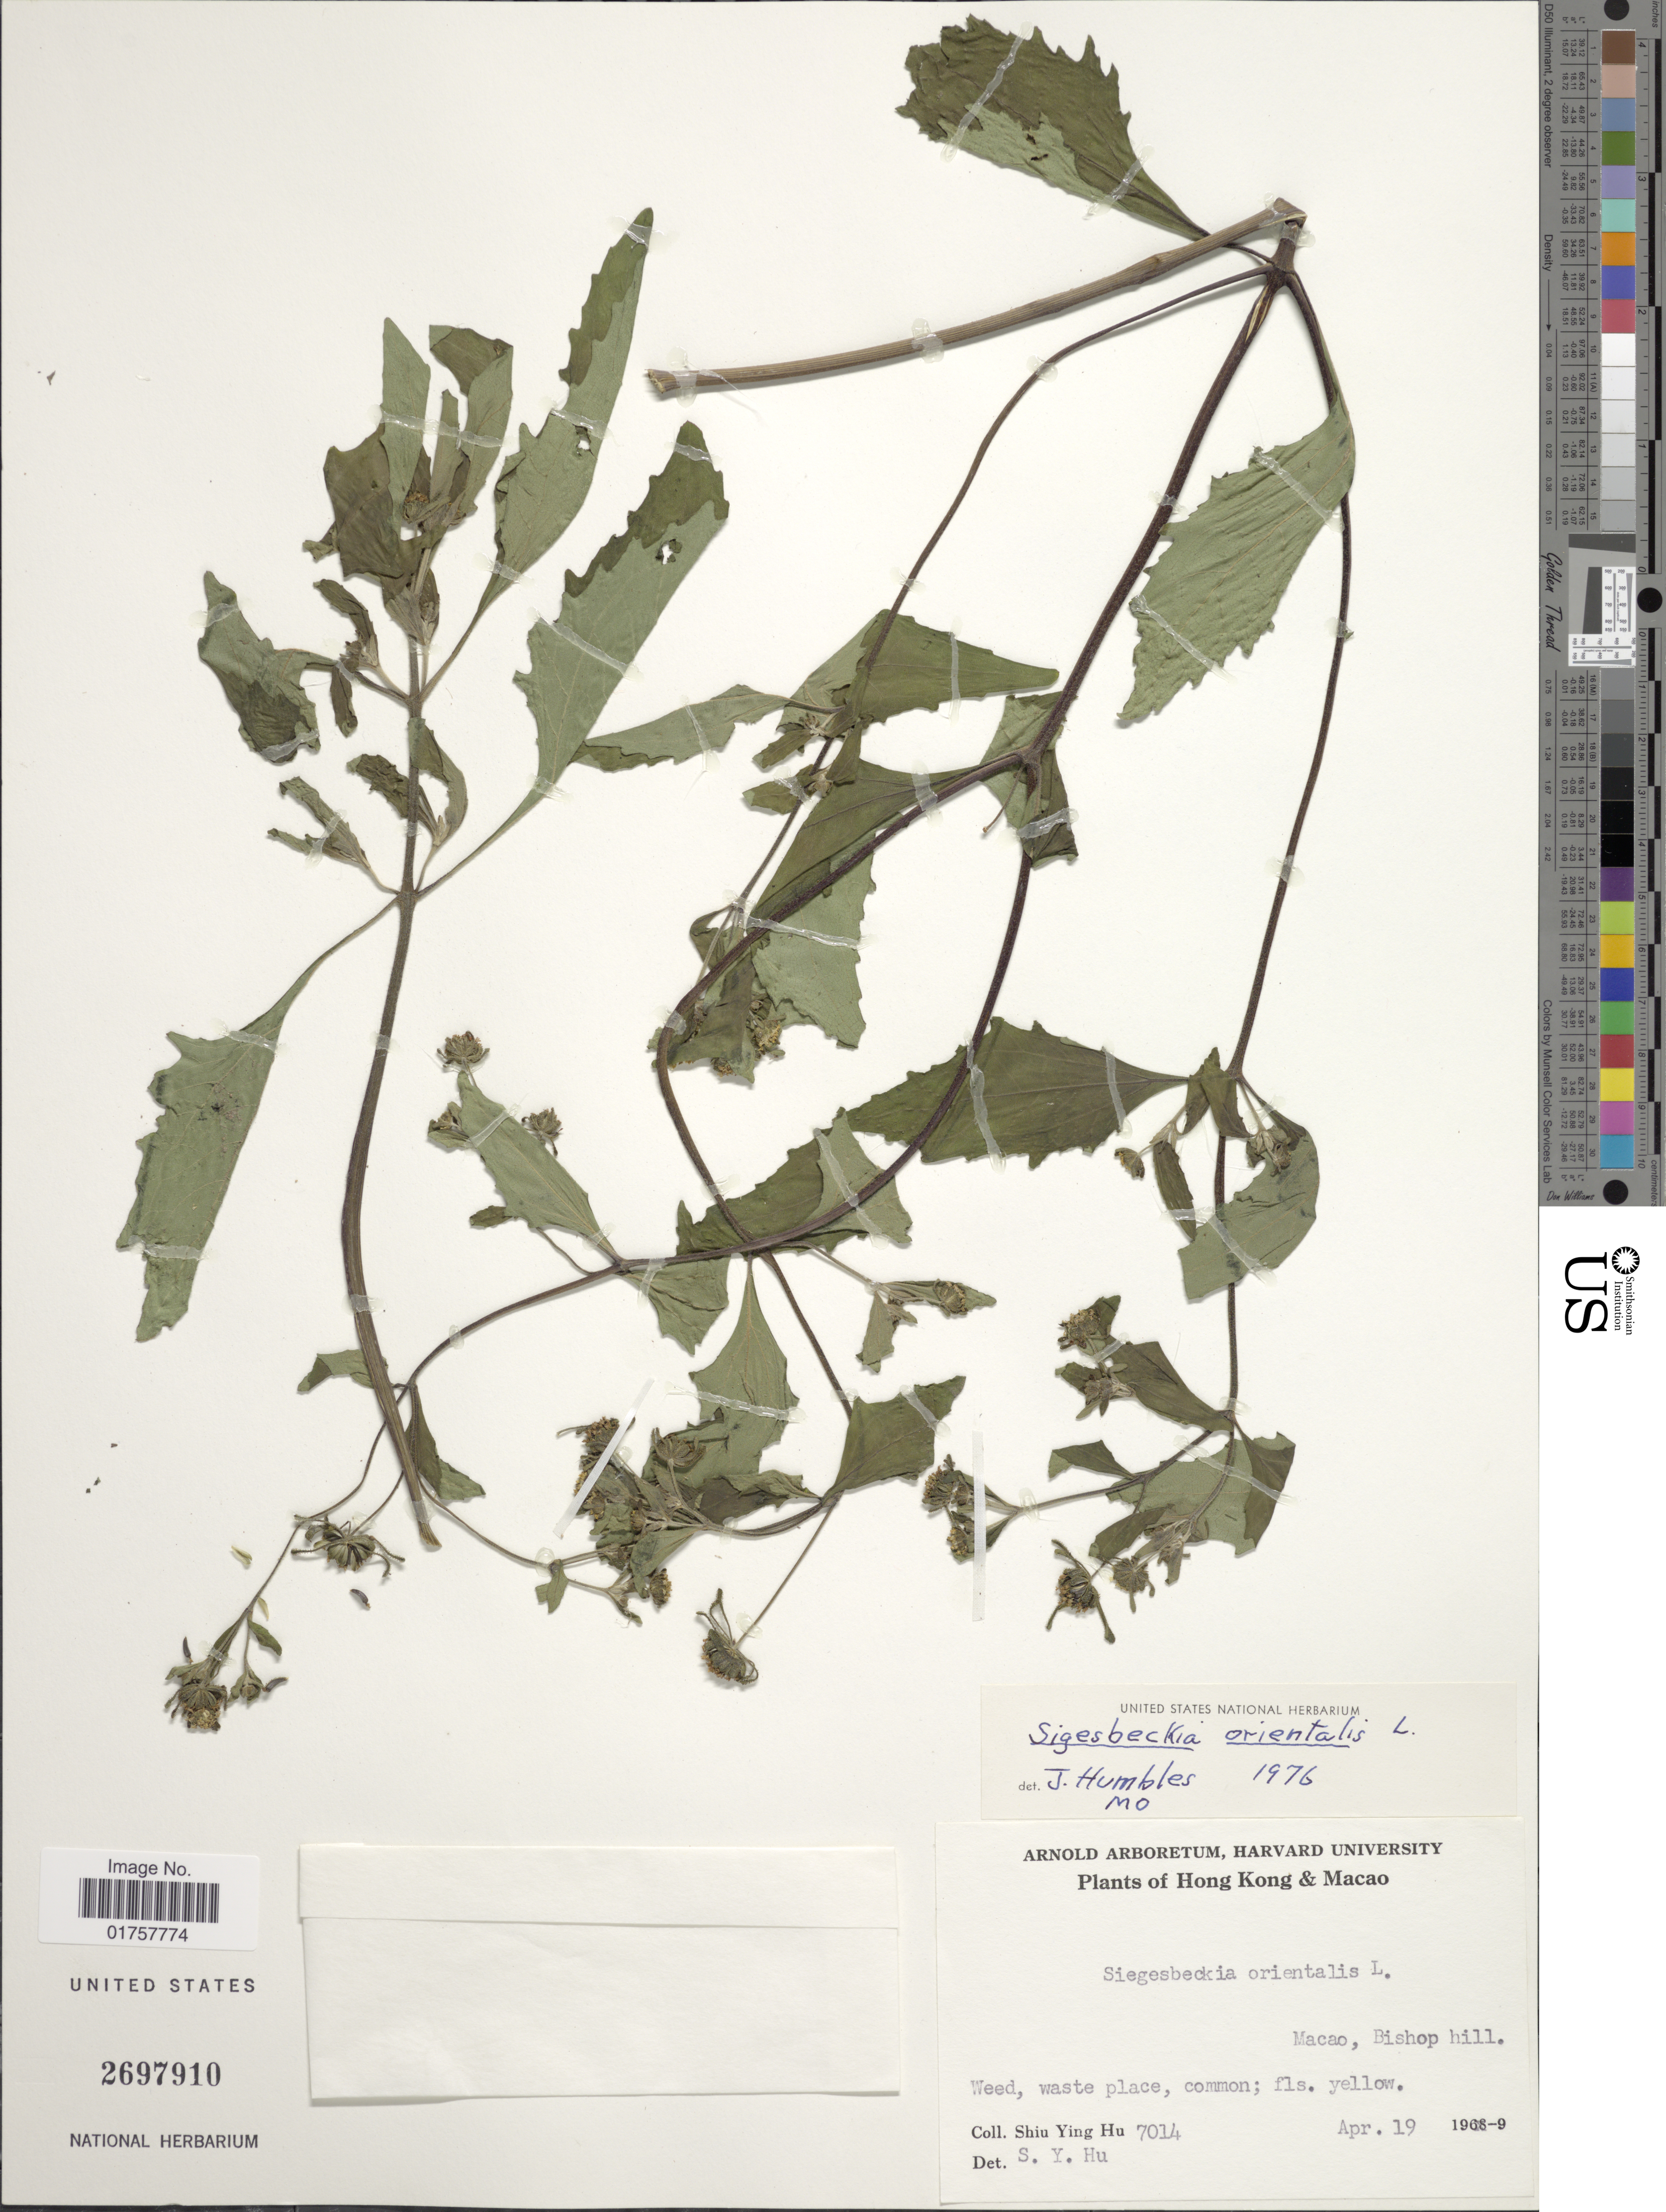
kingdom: Plantae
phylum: Tracheophyta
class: Magnoliopsida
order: Asterales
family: Asteraceae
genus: Sigesbeckia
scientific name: Sigesbeckia orientalis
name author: L.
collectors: S. Y. Hu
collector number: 7014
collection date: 1969-04-19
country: China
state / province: Macau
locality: Hong Kong & Macao, Bishop hill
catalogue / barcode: US 2697910